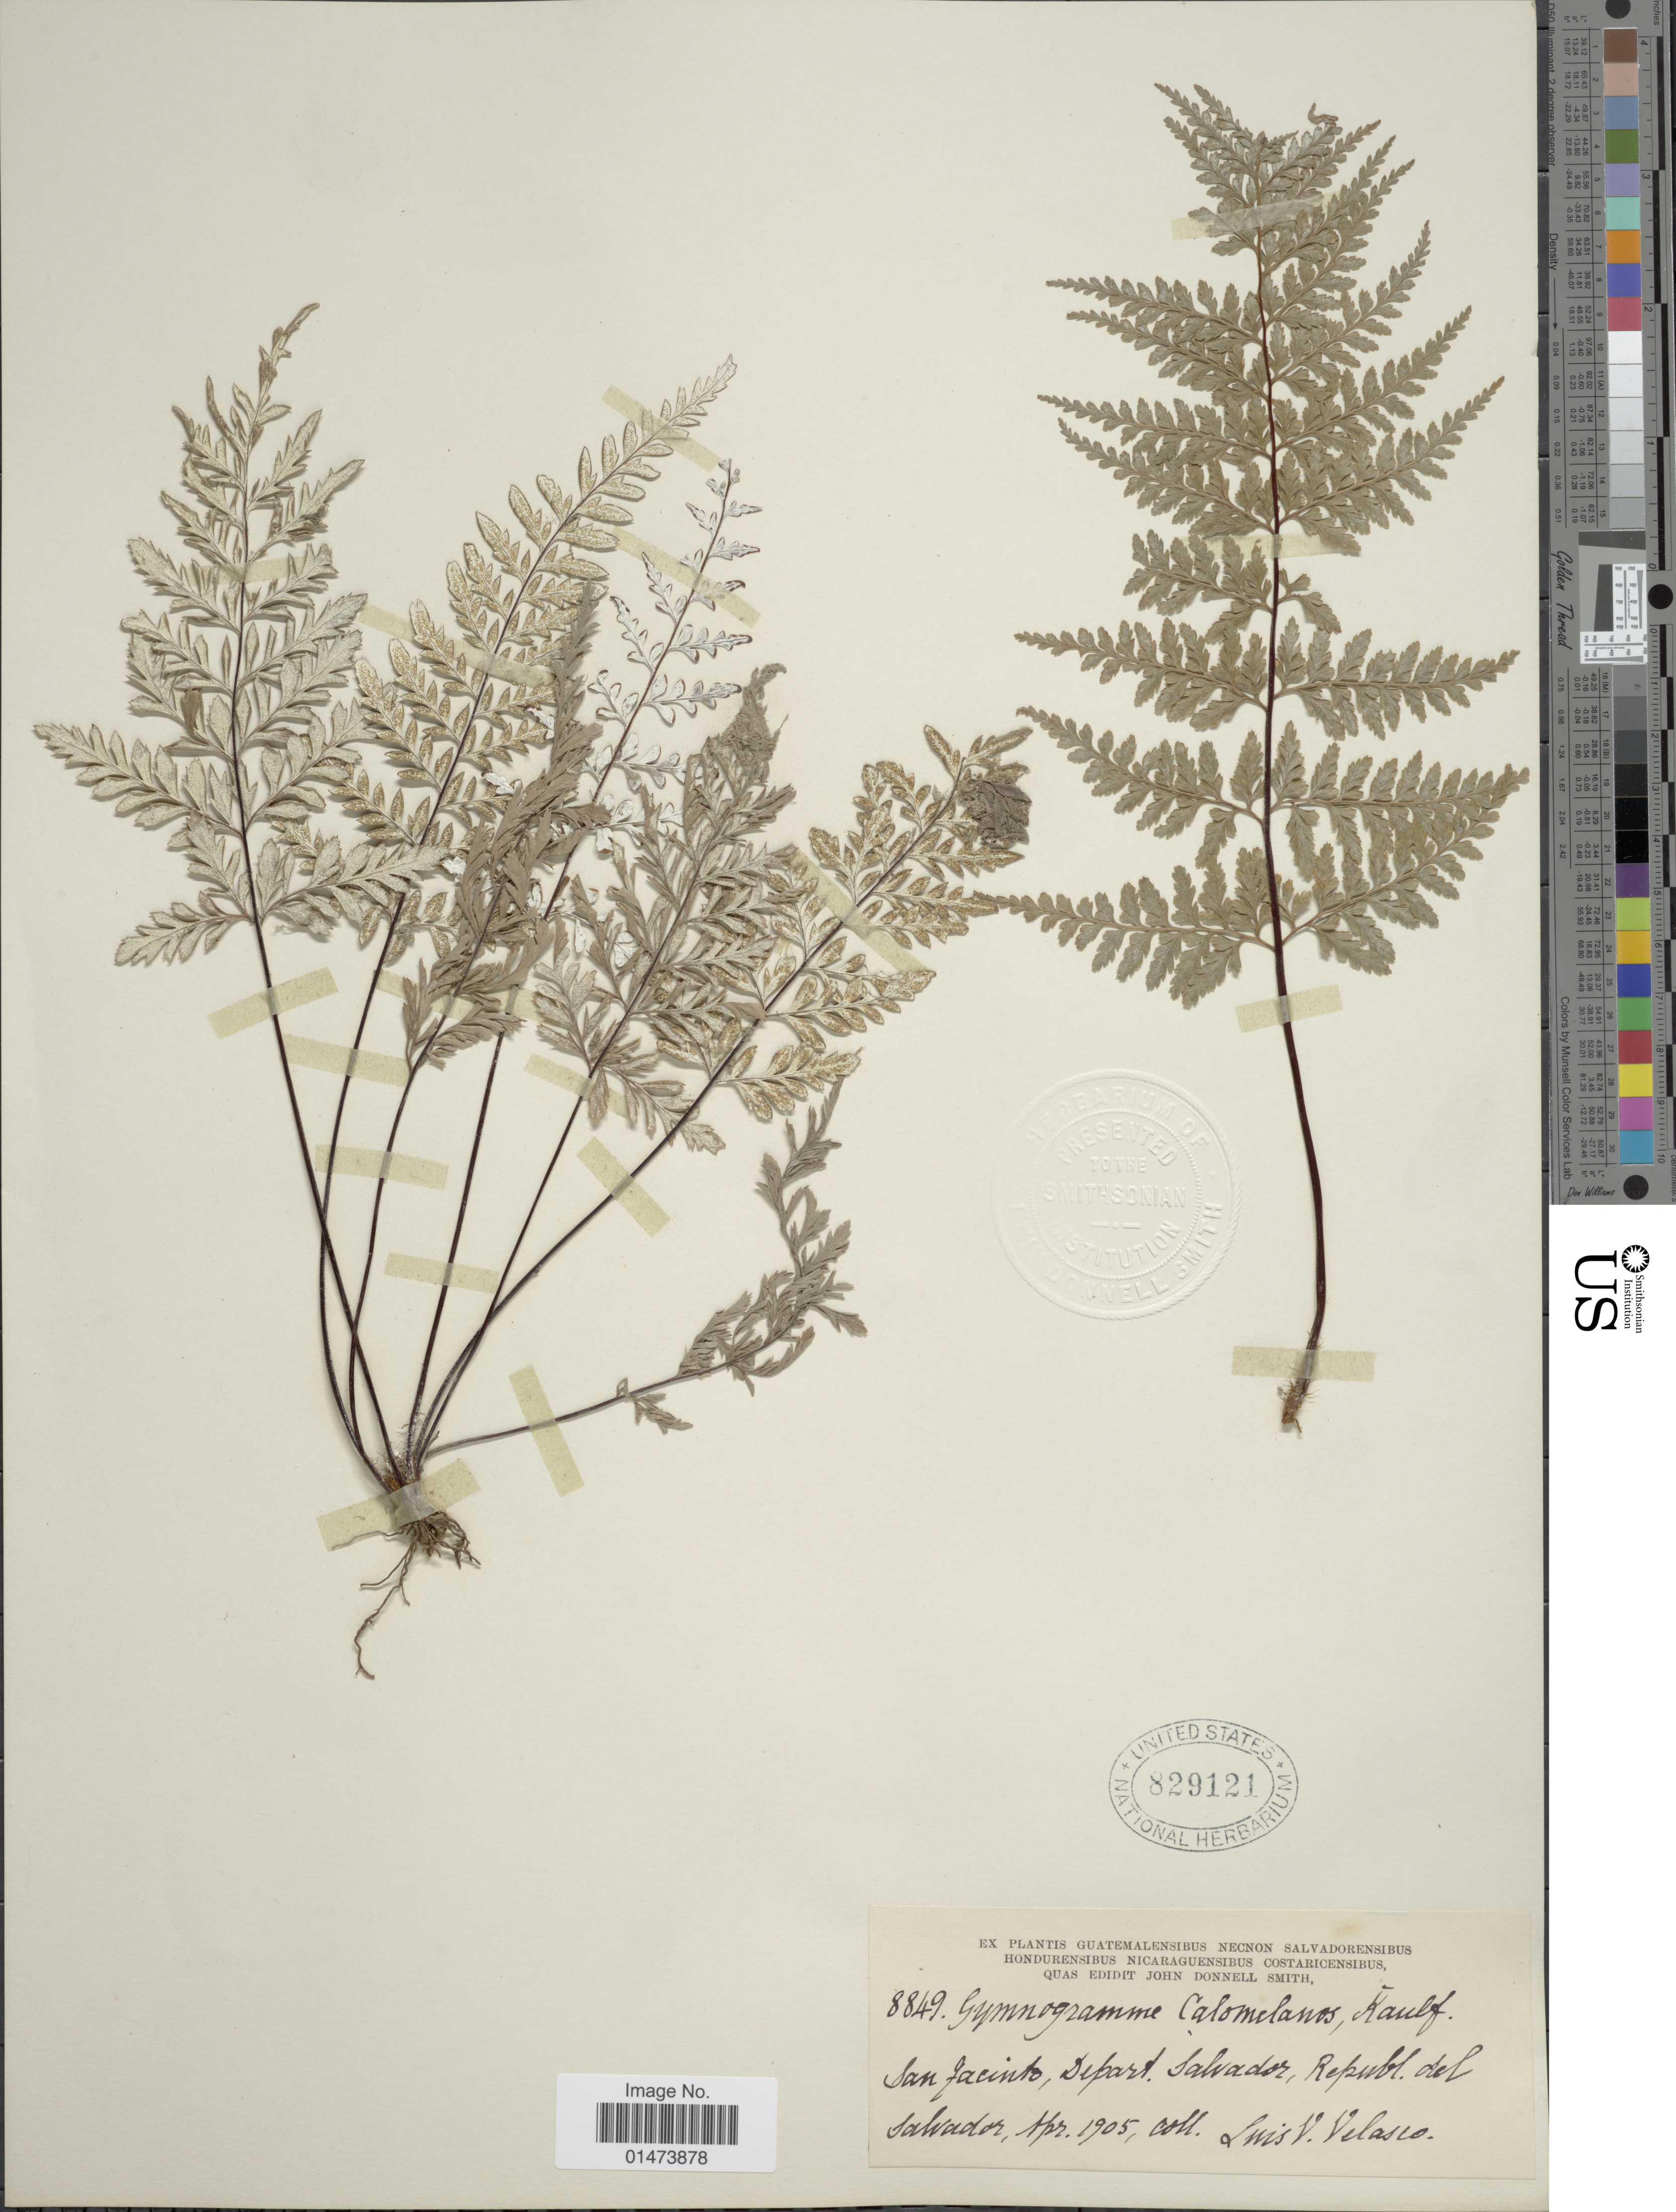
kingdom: Plantae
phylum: Tracheophyta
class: Polypodiopsida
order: Polypodiales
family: Pteridaceae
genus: Pityrogramma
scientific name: Pityrogramma calomelanos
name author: (L.) Link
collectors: L. Velasco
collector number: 8849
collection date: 1905-04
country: El Salvador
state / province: San Salvador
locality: San Jacinto, depart. Salvador, Republ. del Salvador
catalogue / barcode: US 829121